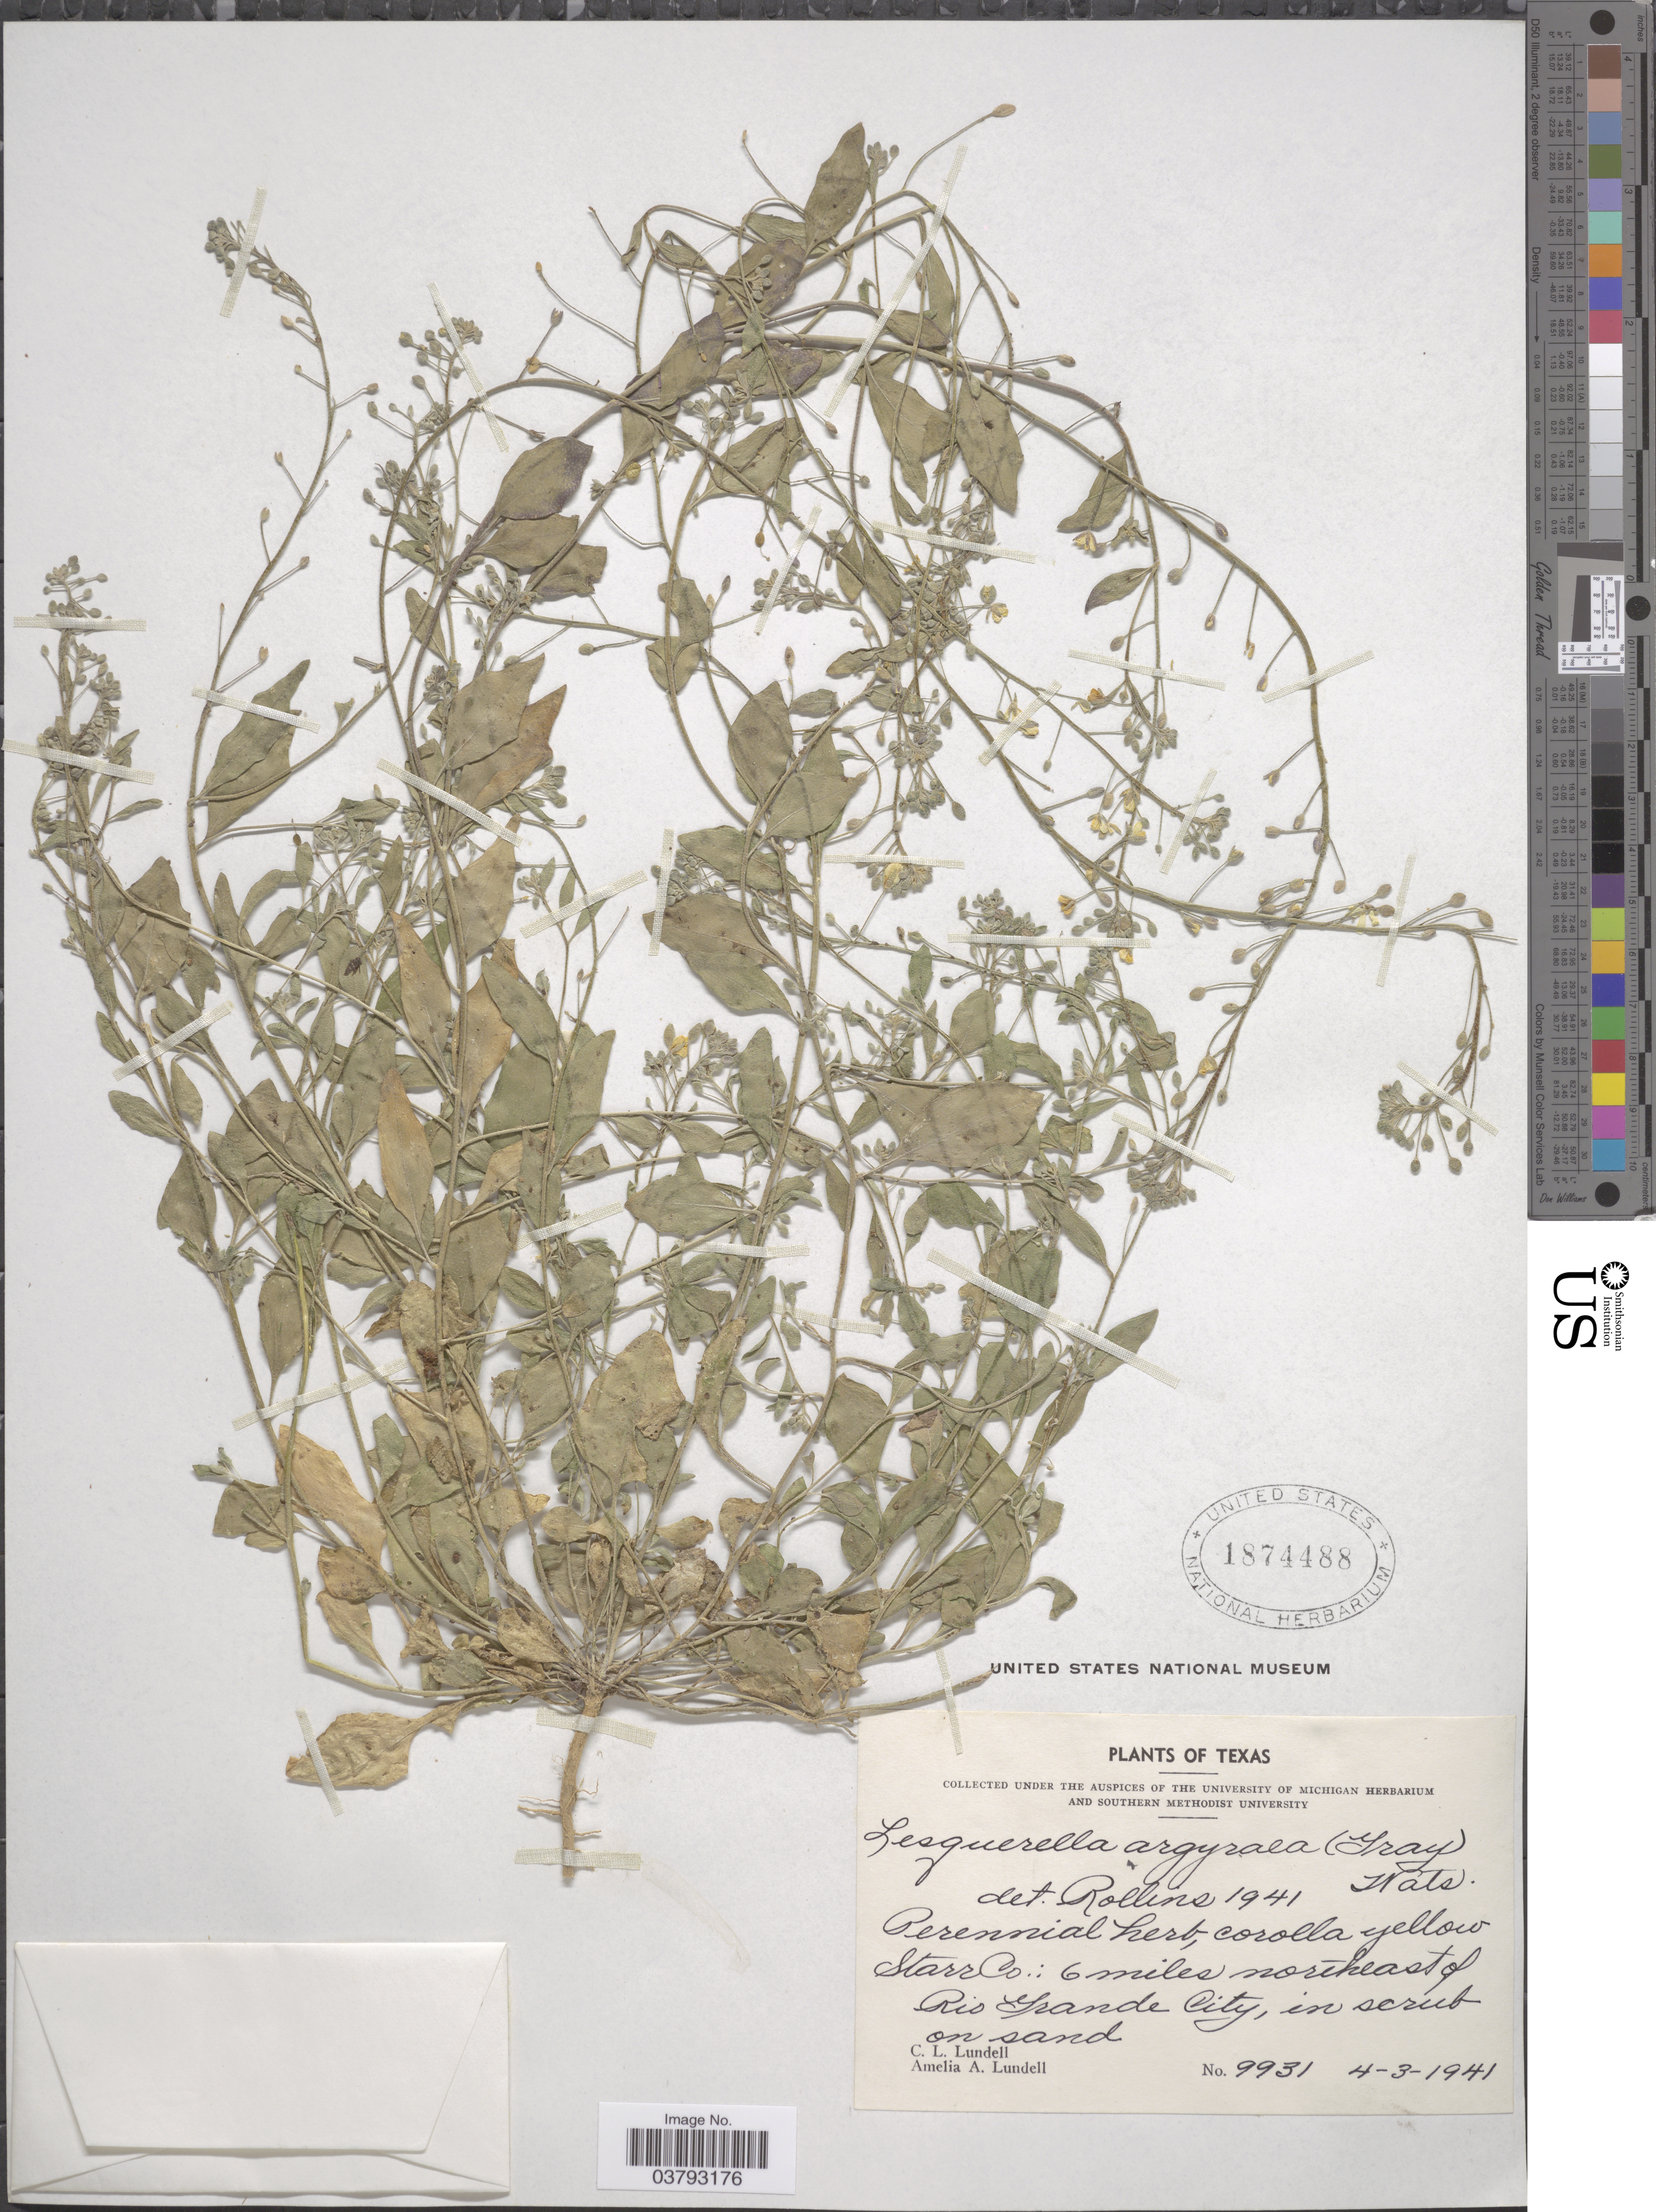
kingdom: Plantae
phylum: Tracheophyta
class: Magnoliopsida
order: Brassicales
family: Brassicaceae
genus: Lesquerella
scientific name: Lesquerella argyraea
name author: (A. Gray) S. Watson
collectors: C. L. Lundell & A. A. Lundell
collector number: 9931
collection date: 1941-04-03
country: United States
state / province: Texas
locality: Starr Co.: 6 miles northeast of Rio Grande City.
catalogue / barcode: US 1874488